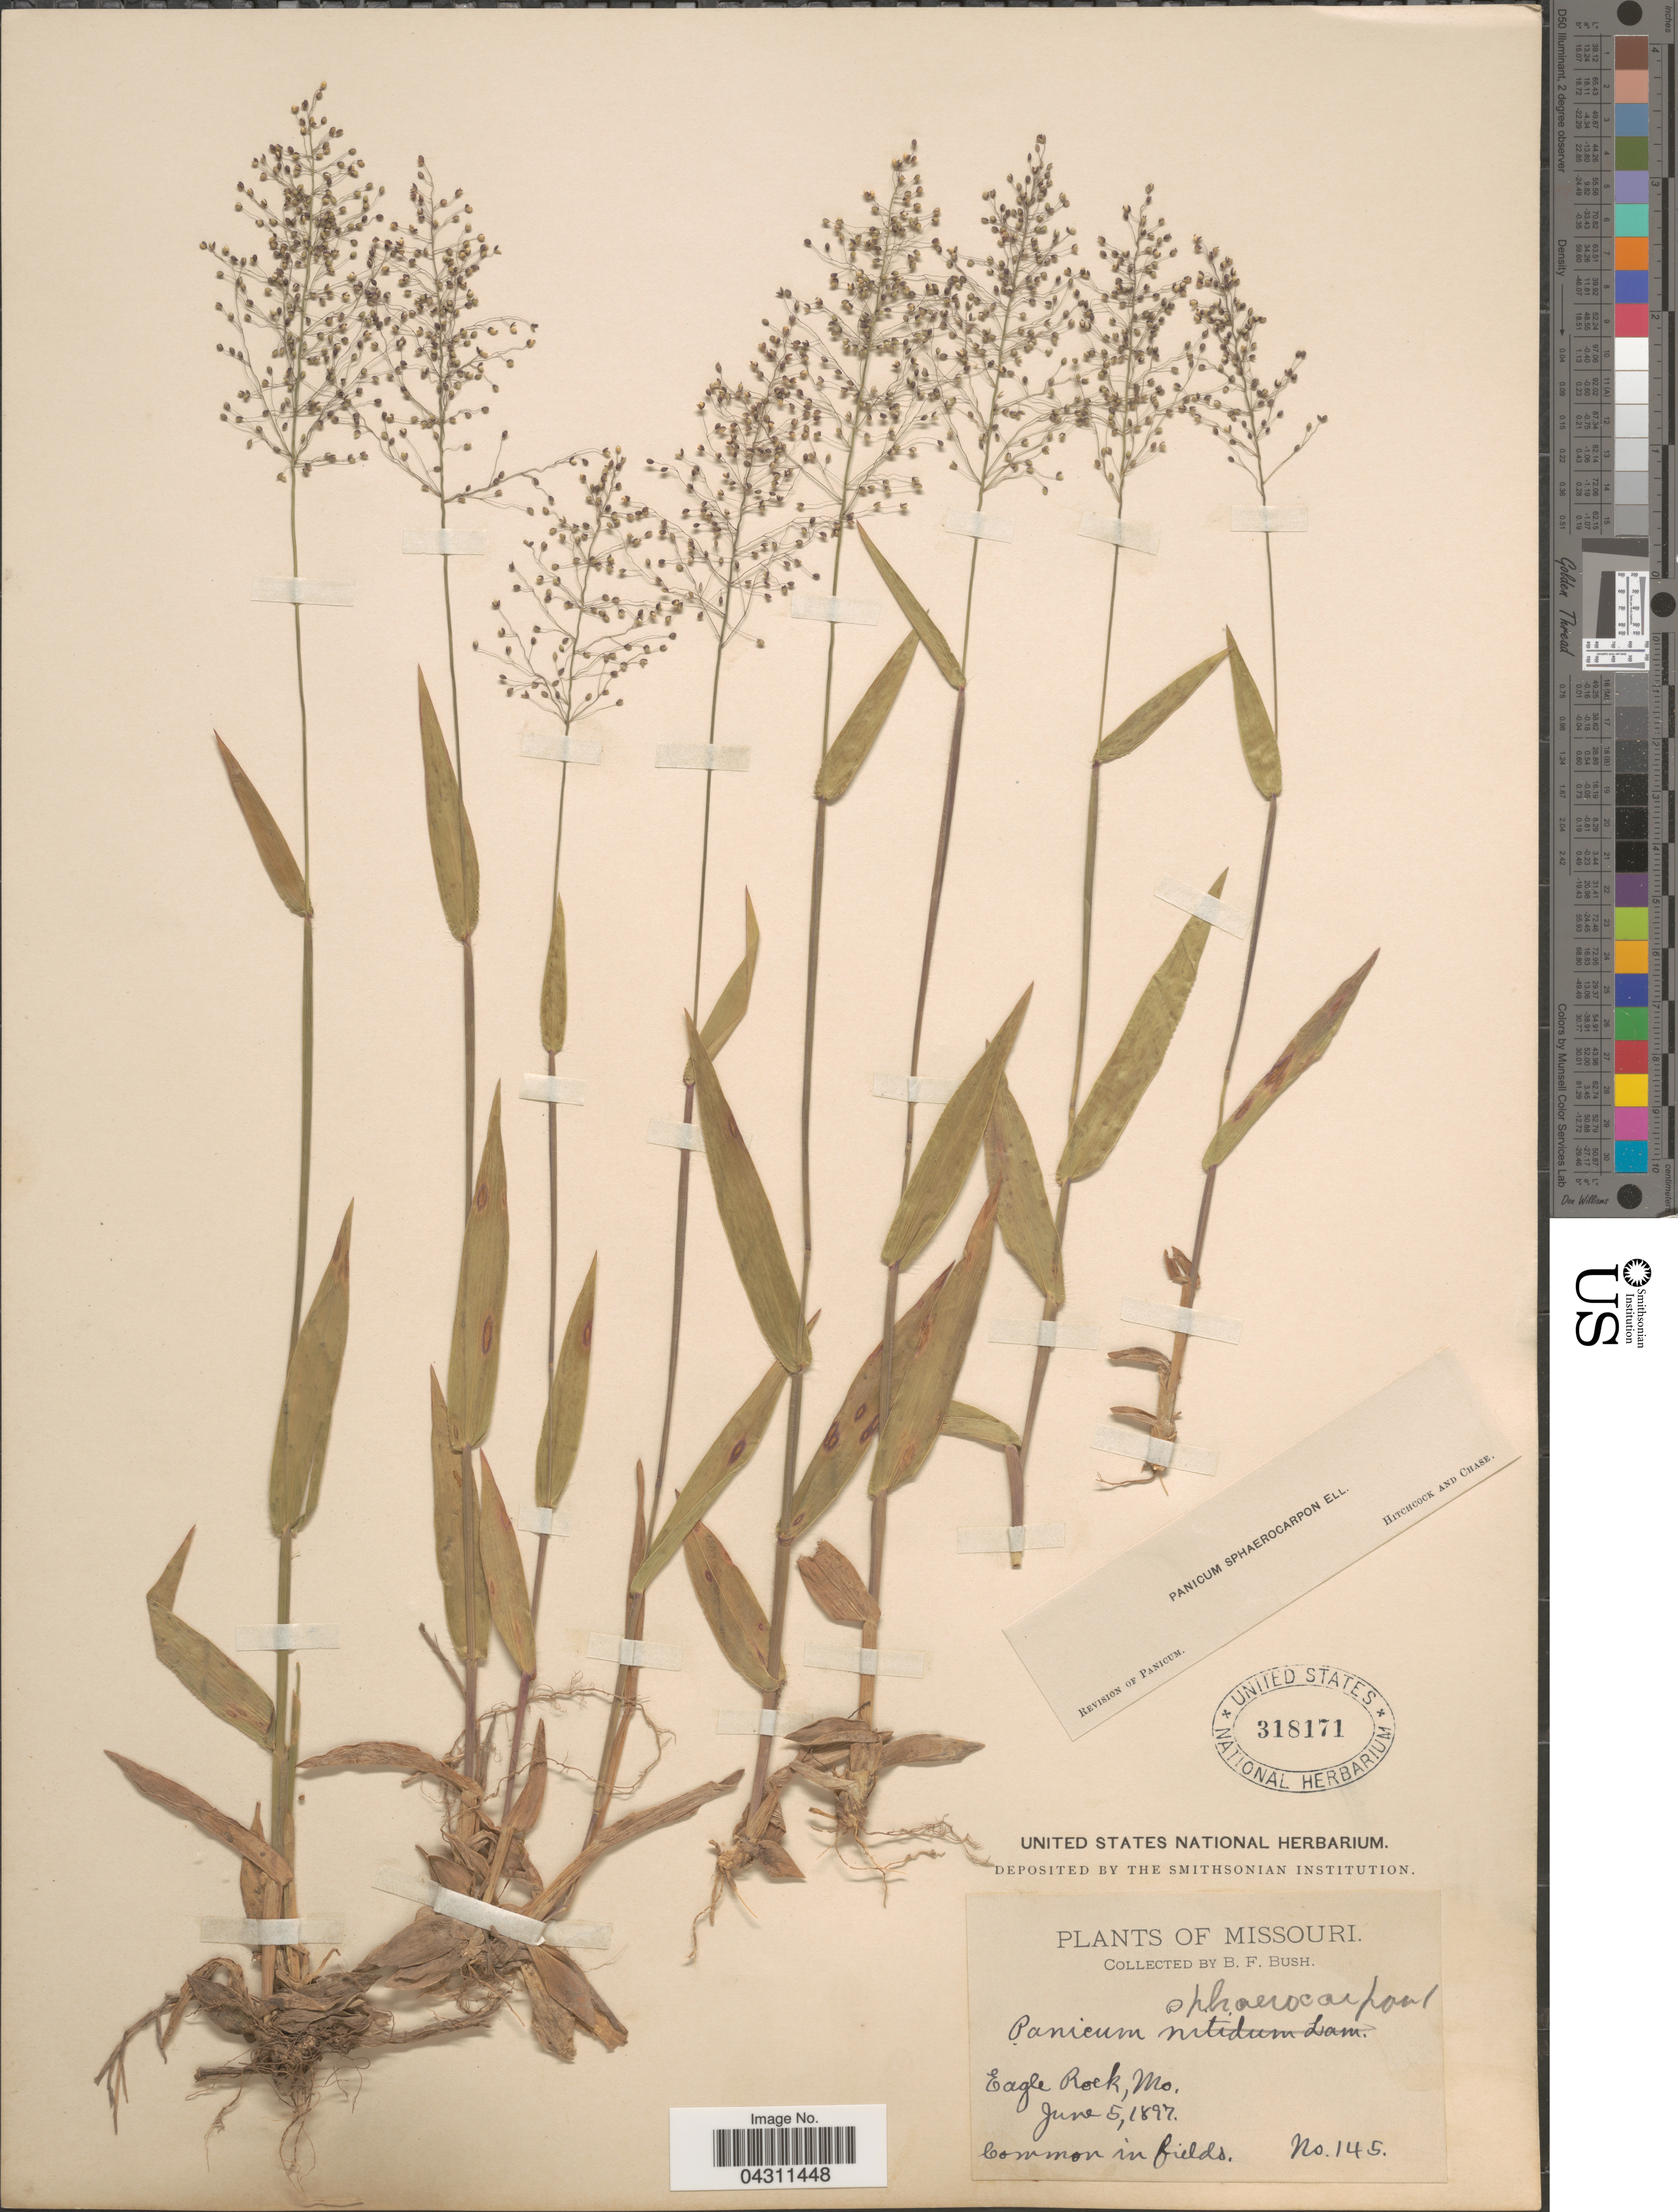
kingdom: Plantae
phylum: Tracheophyta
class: Liliopsida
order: Poales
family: Poaceae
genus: Dichanthelium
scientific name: Dichanthelium sphaerocarpon var. sphaerocarpon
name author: (Elliott) Gould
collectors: B. F. Bush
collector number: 145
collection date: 1897-06-05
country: United States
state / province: Missouri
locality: Eagle Rock. Common in fields.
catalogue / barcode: US 318171